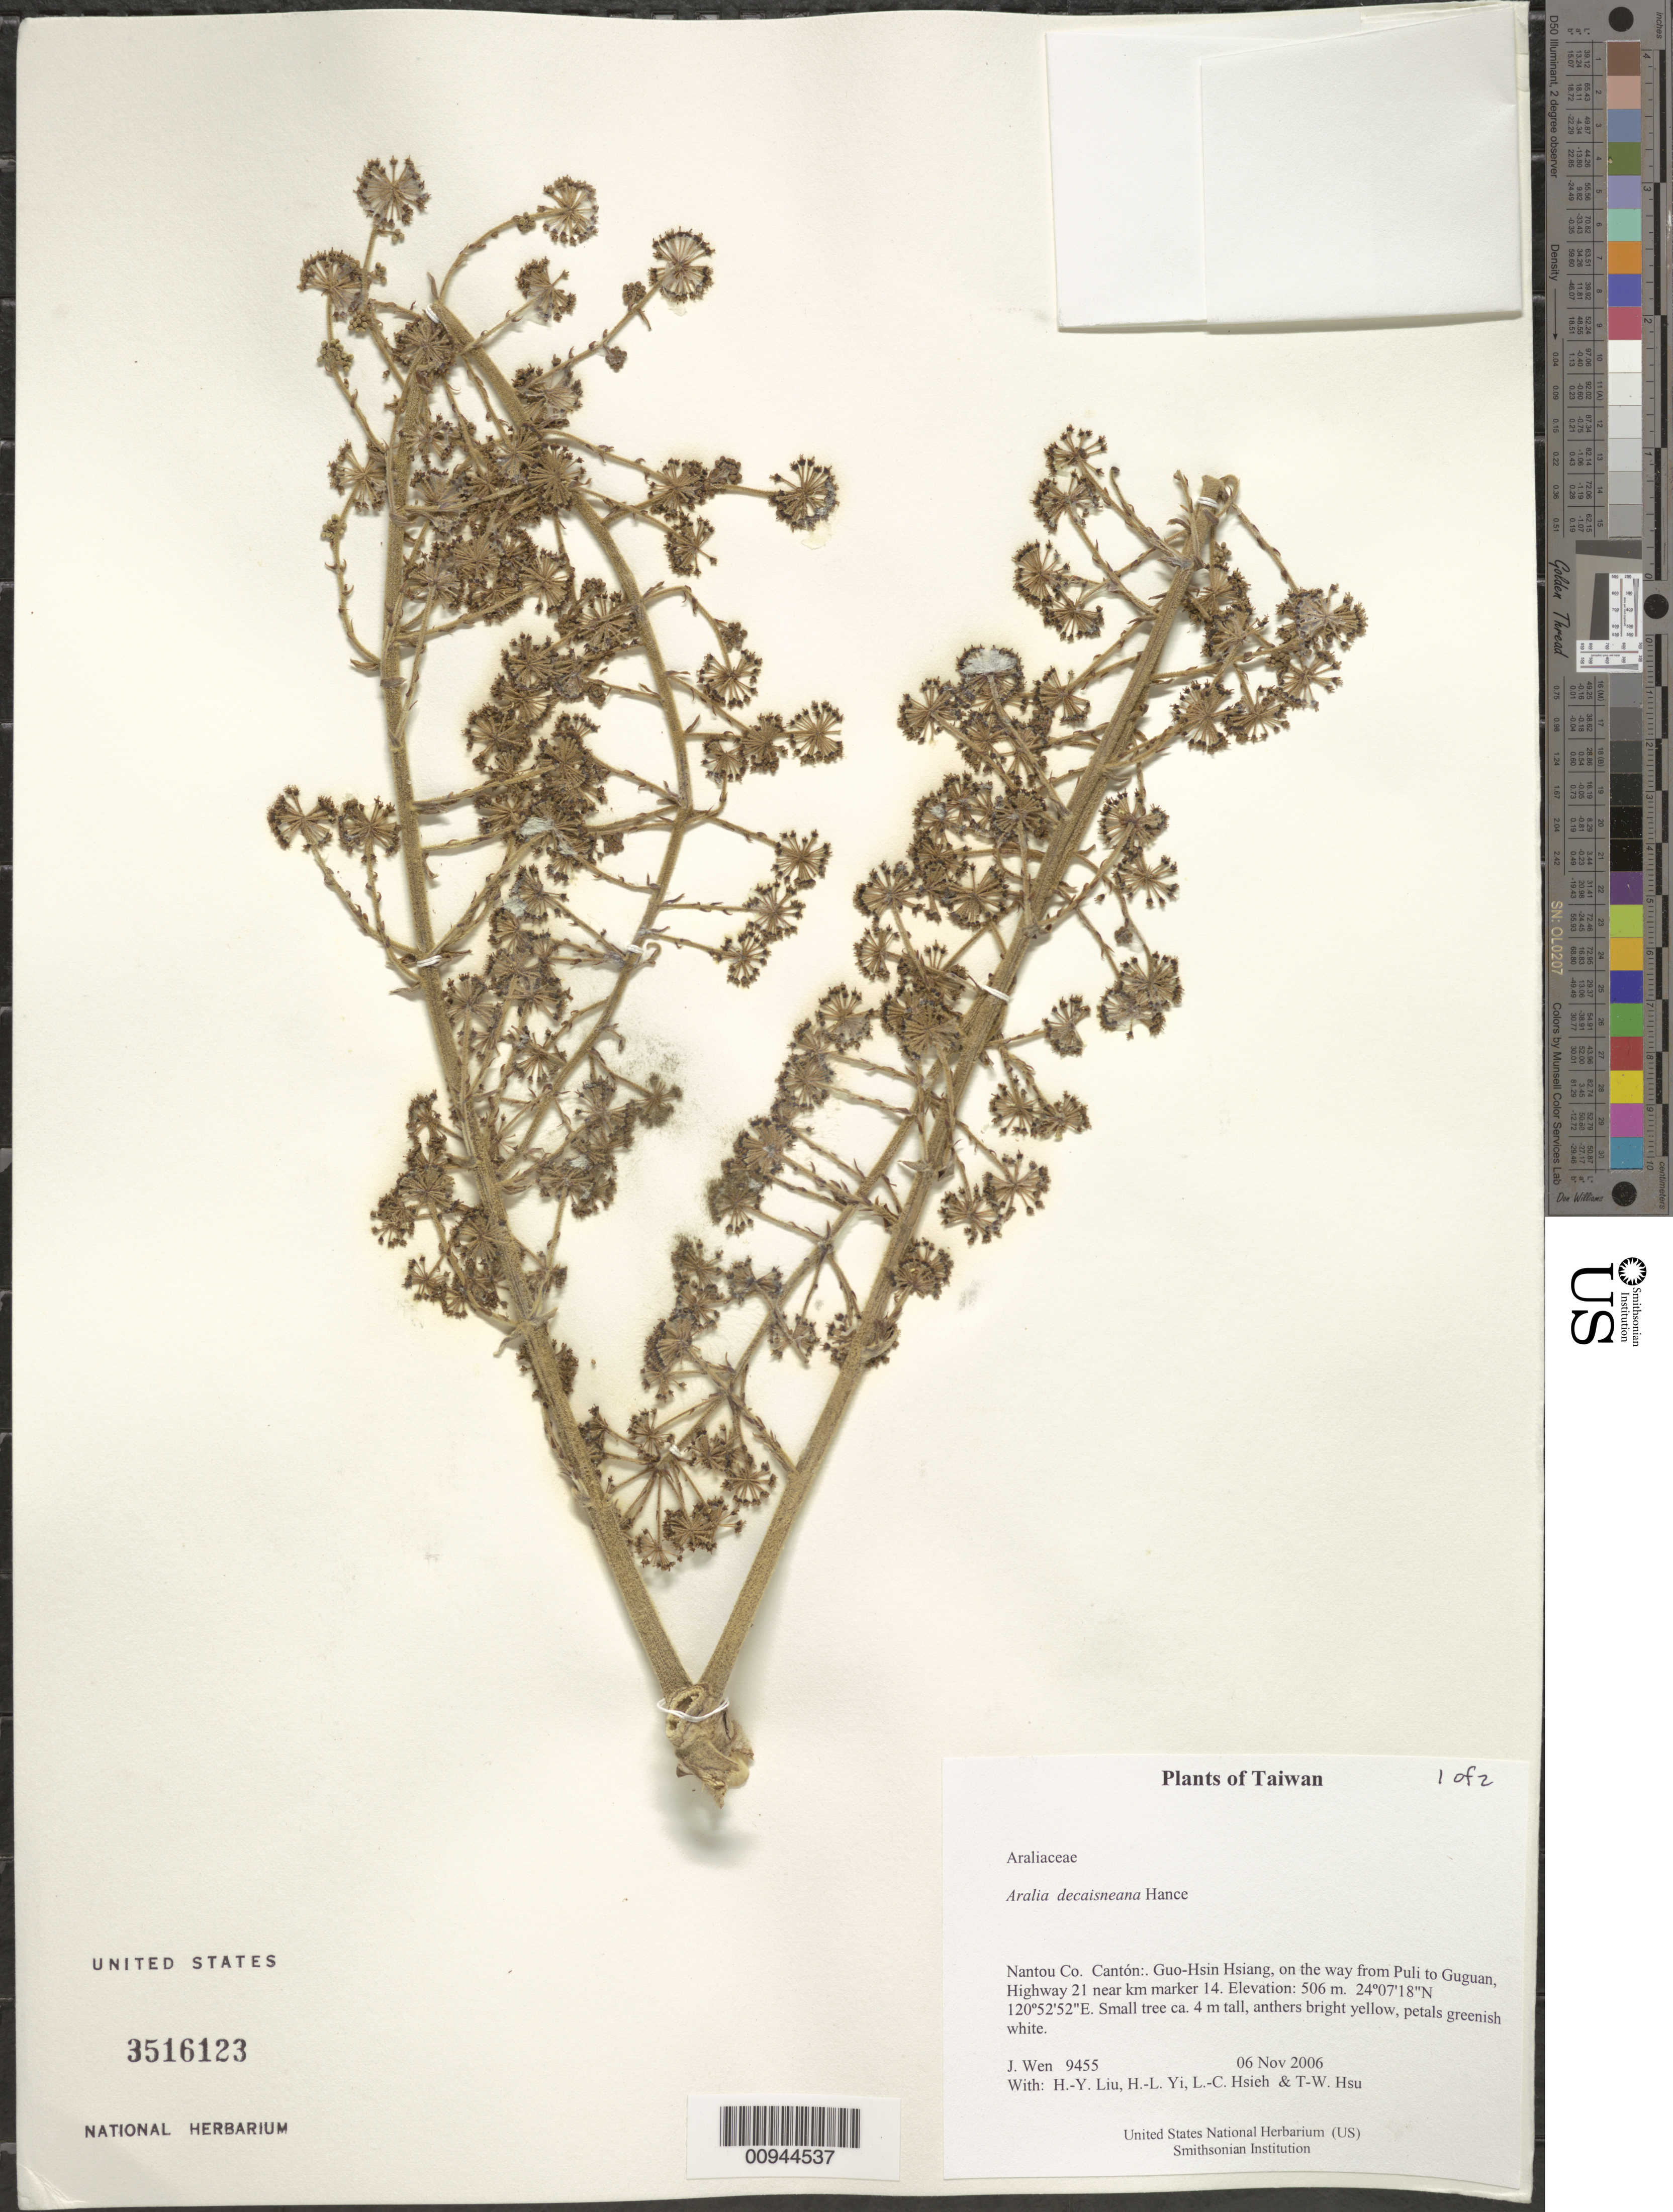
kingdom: Plantae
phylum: Tracheophyta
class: Magnoliopsida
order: Apiales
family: Araliaceae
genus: Aralia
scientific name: Aralia decaisneana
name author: Hance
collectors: J. Wen, H. Liu, H. l. Yi, L. Hsieh & T. Hsu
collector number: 9455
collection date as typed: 06 Nov 2006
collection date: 2006-11-06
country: Taiwan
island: Taiwan [Formosa]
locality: Guo-Hsin Hsiang, on the way from Puli to Guguan, Highway 21 near km marker 14.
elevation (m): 506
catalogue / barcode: US 3516123